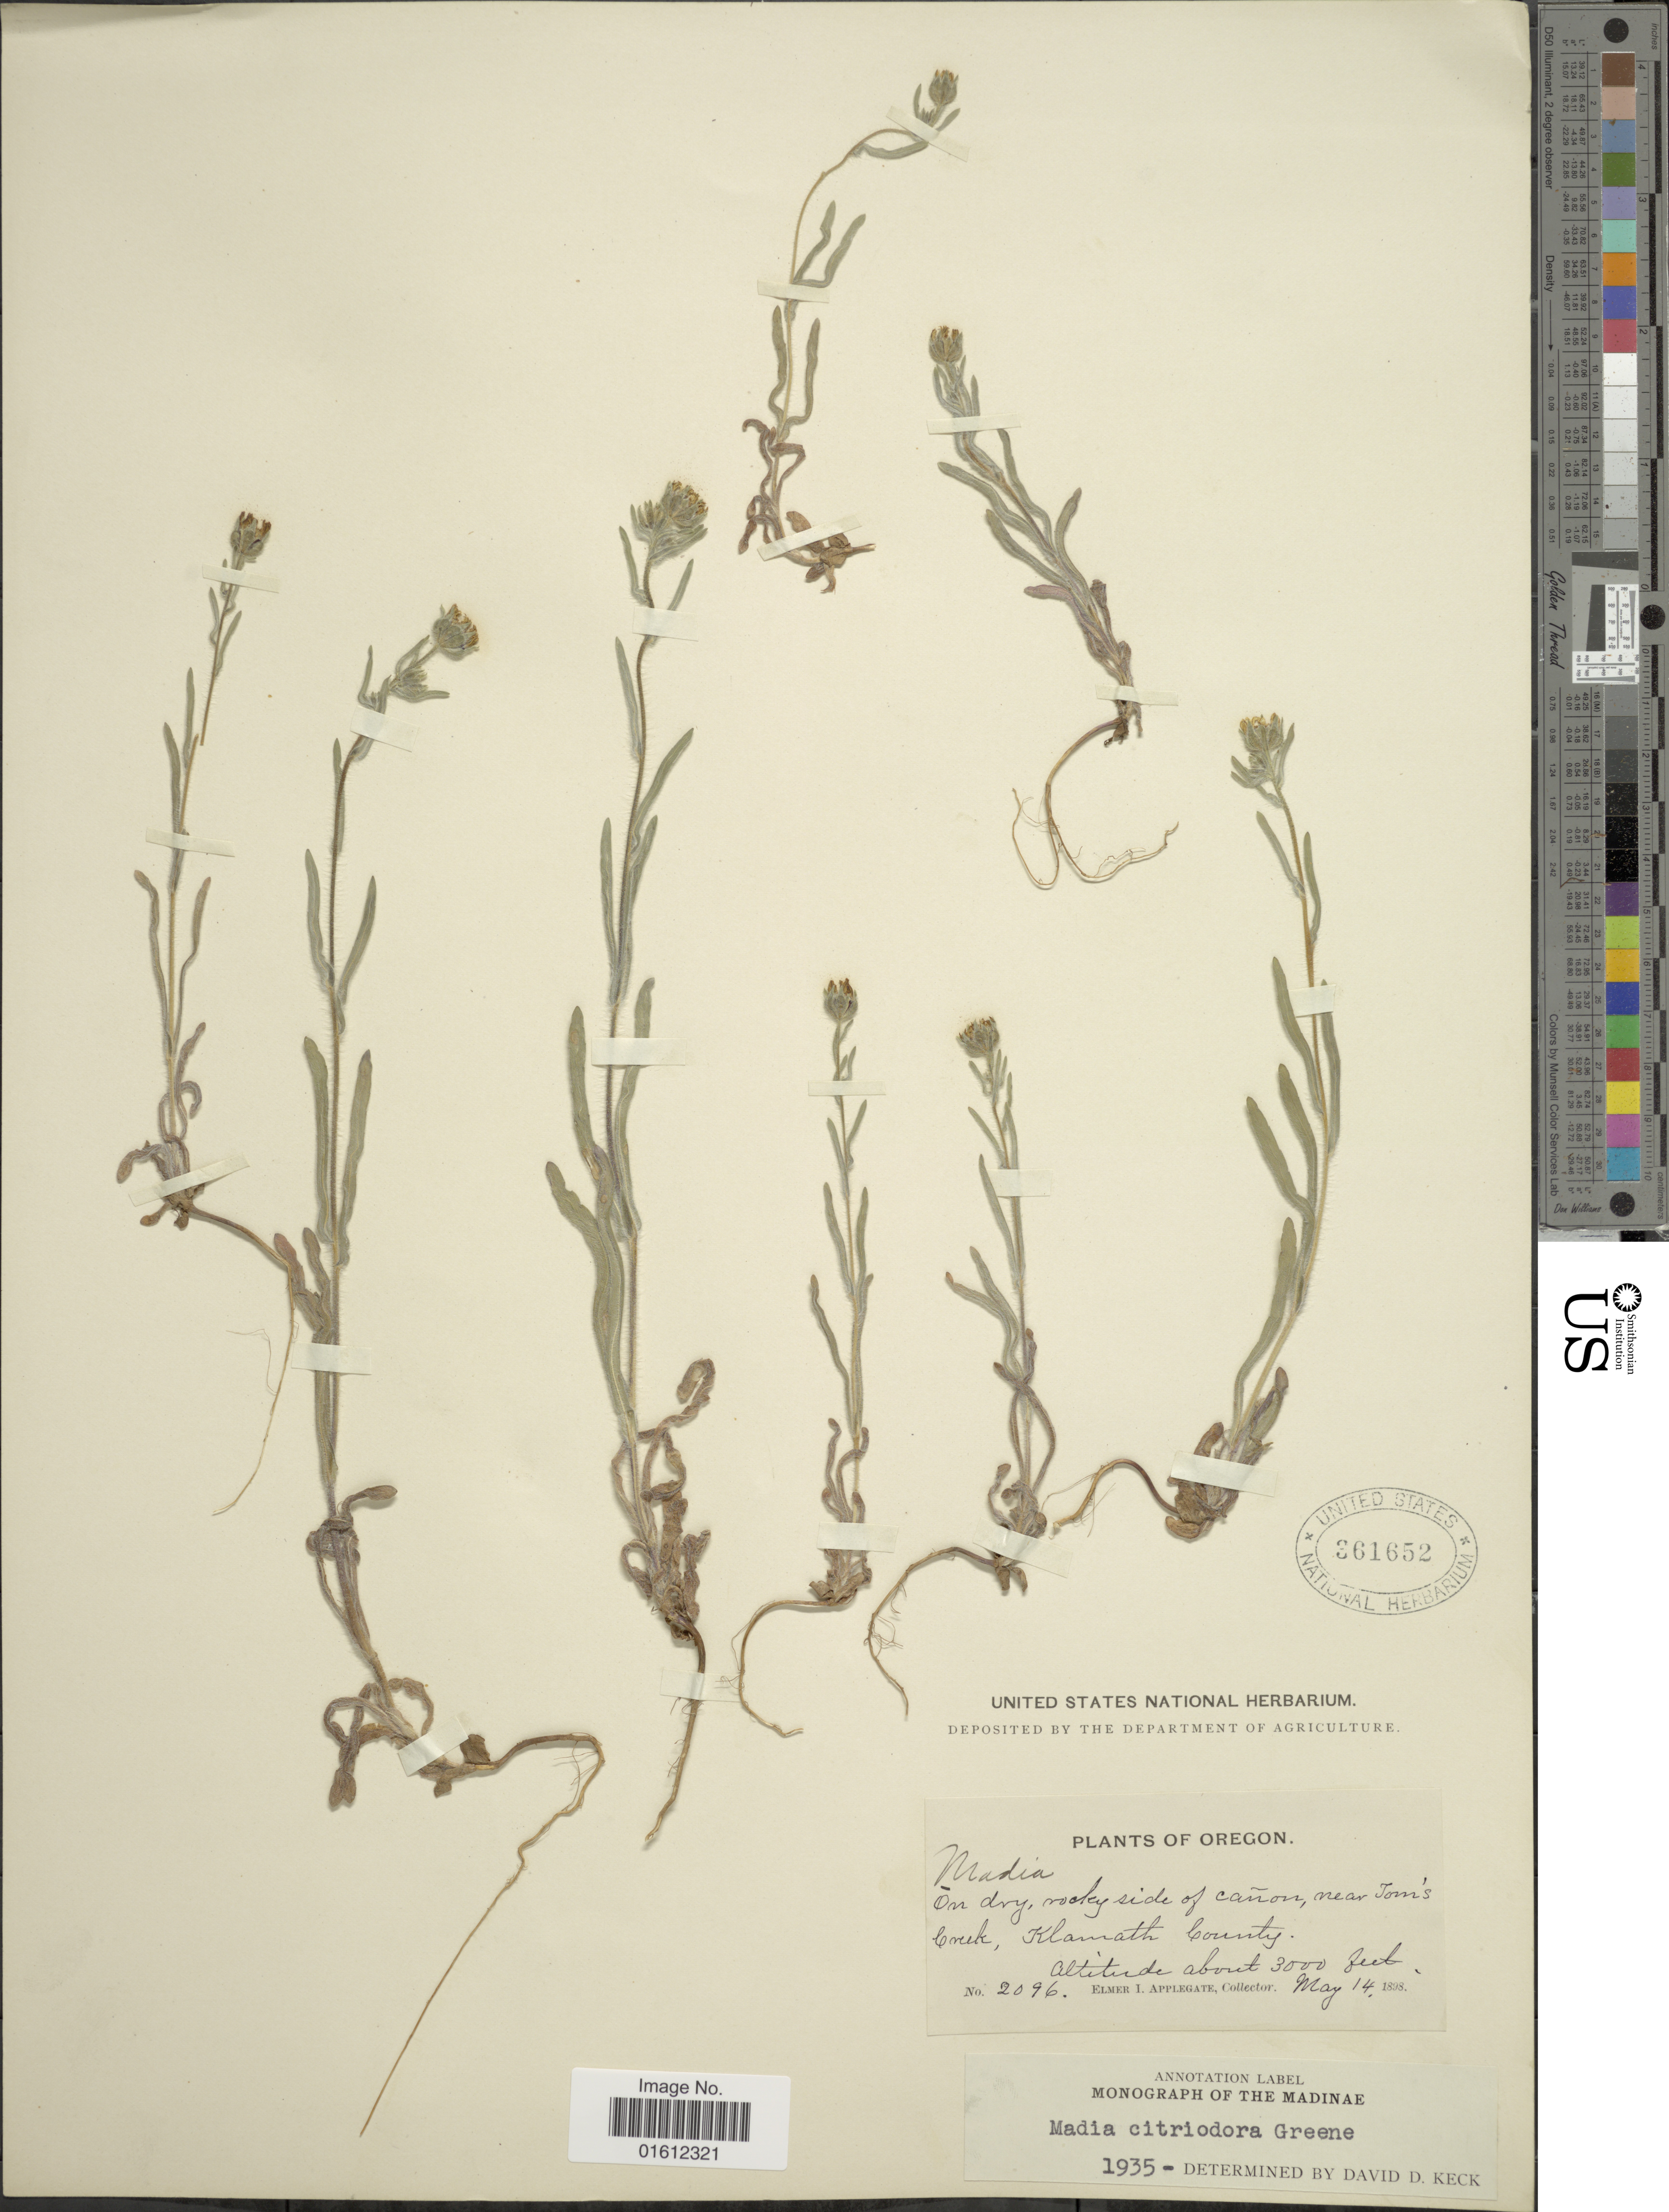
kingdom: Plantae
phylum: Tracheophyta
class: Magnoliopsida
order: Asterales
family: Asteraceae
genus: Madia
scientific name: Madia citriodora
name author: Greene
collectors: E. I. Applegate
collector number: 2096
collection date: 1898-05-14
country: United States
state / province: Oregon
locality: On dry, rocky side of cañon, near Tom's Creek, Klamath County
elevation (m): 914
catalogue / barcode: US 361652